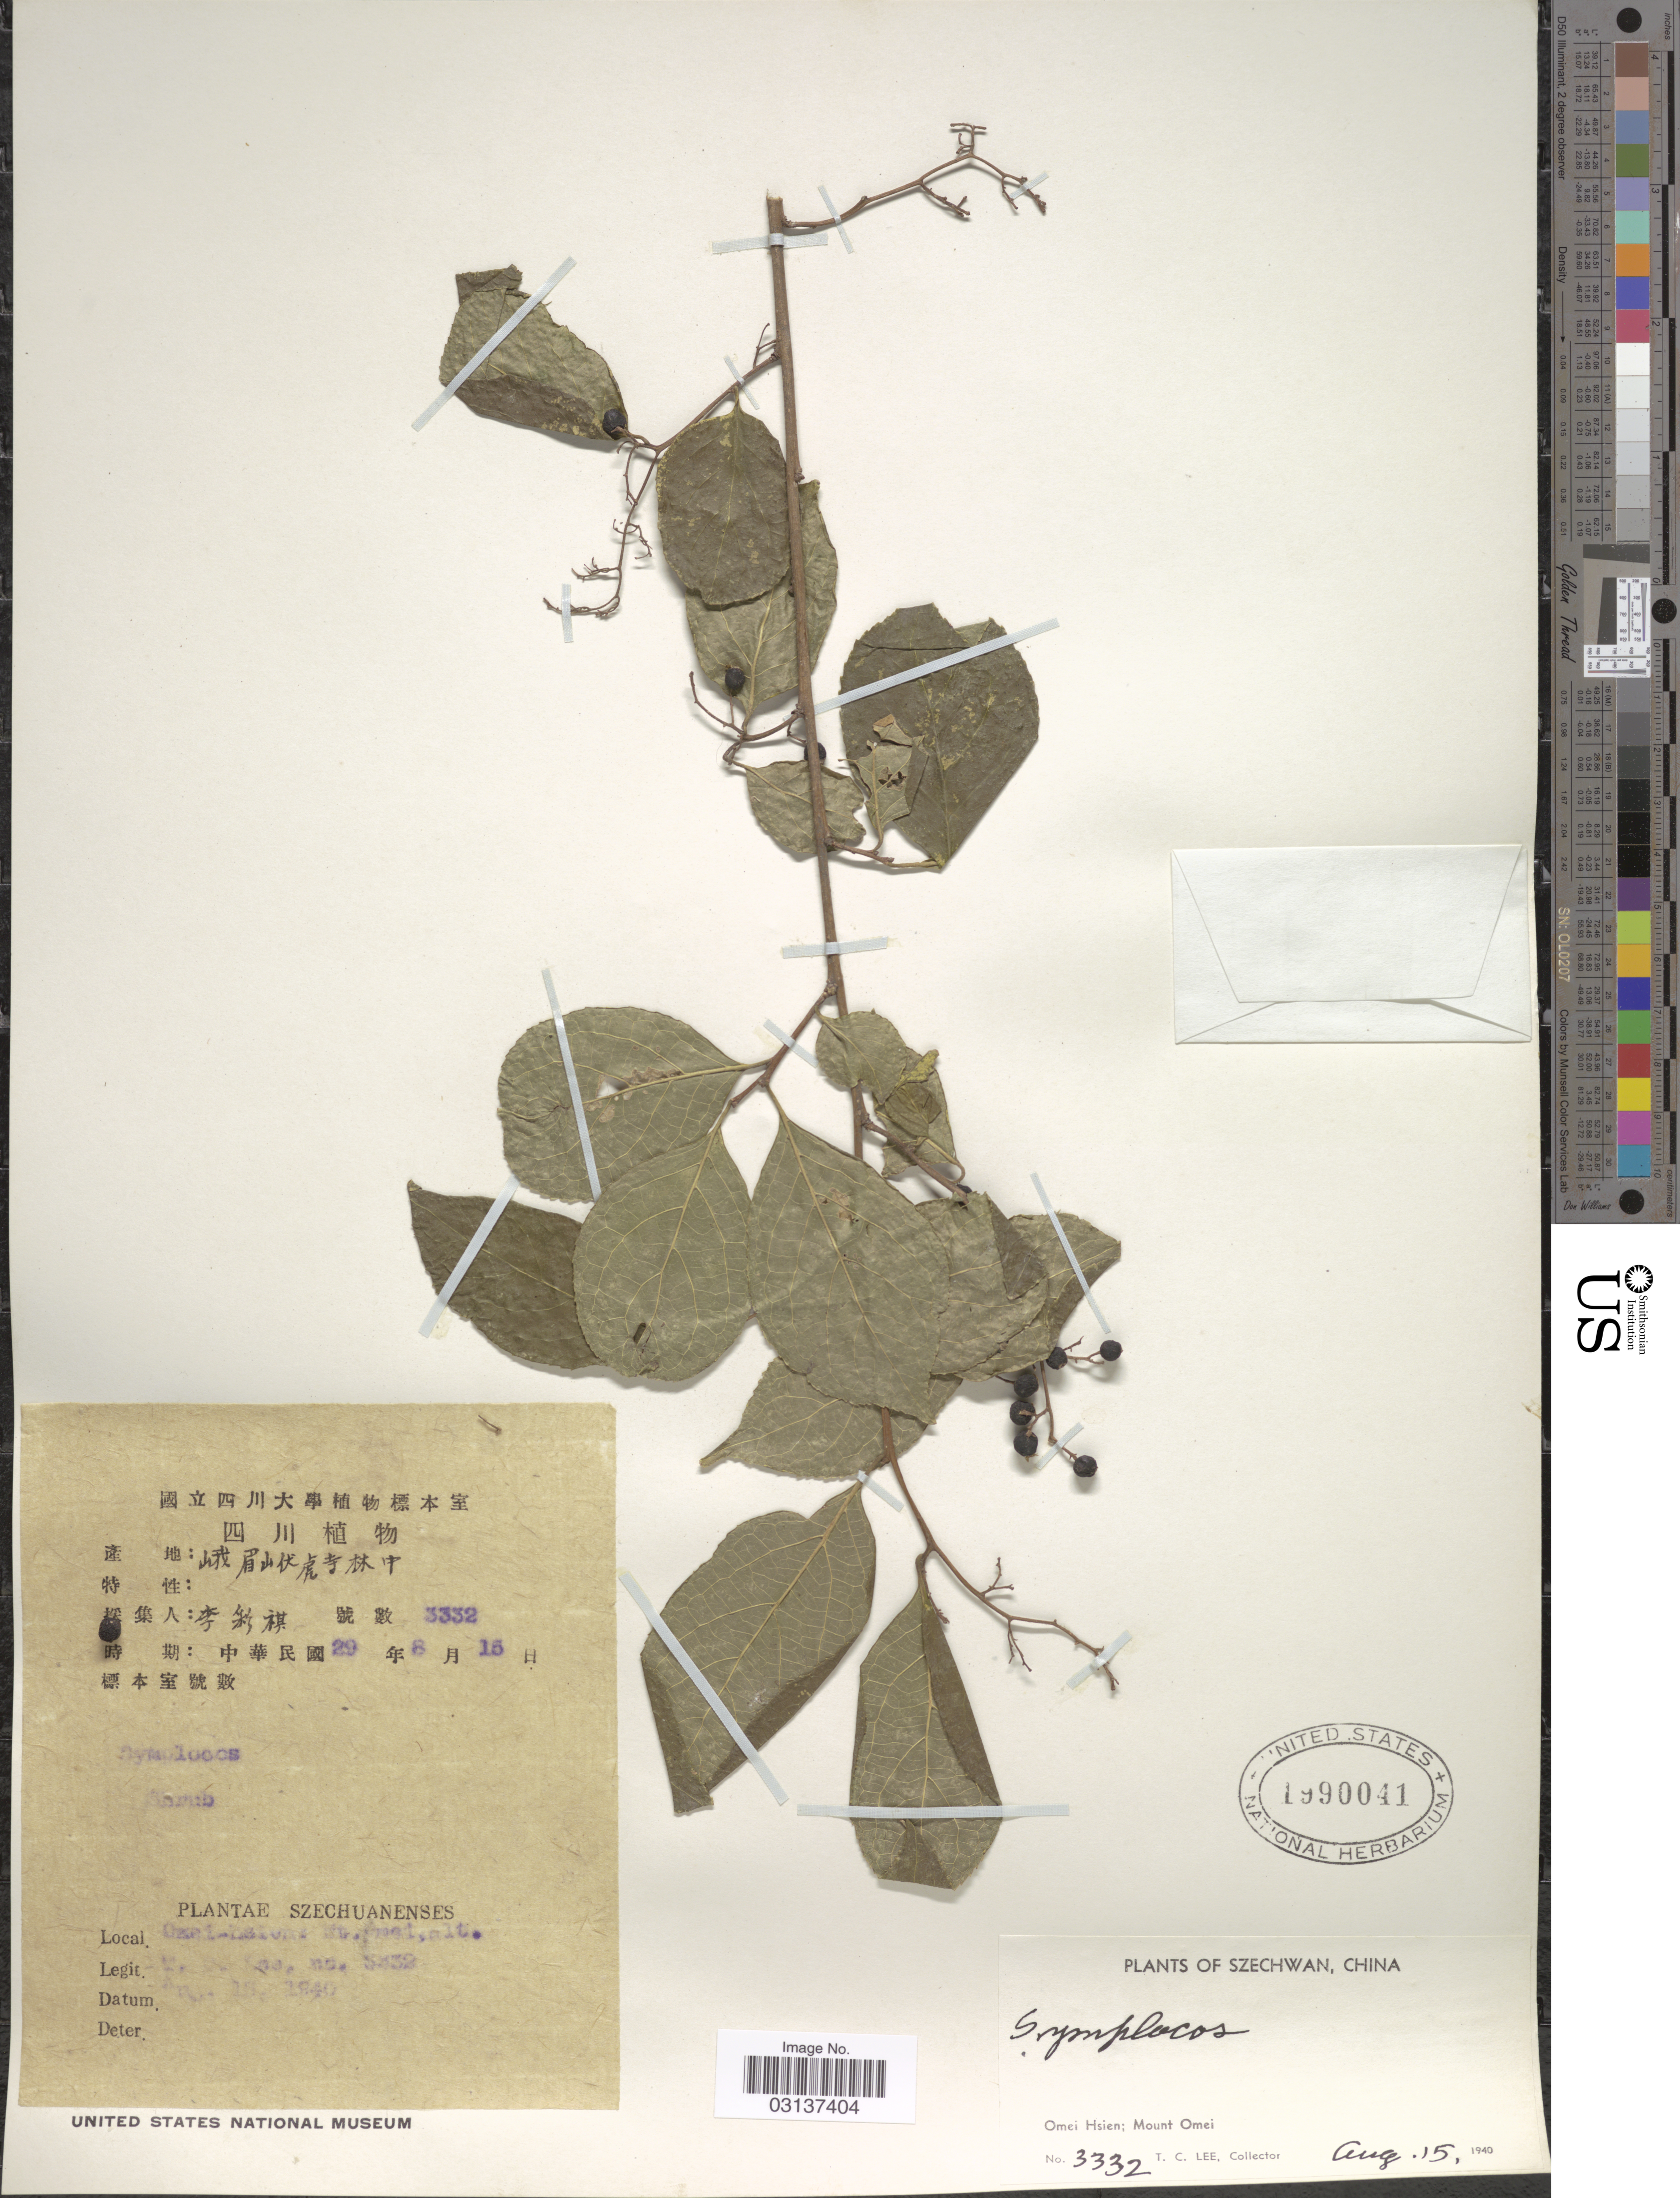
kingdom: Plantae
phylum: Tracheophyta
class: Magnoliopsida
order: Ericales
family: Symplocaceae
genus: Symplocos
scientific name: Symplocos sp.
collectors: T. Lee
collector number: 3332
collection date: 1940-08-15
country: China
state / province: Sichuan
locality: Szechwan, Omei Hsien; Mount Omei.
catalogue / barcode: US 1990041